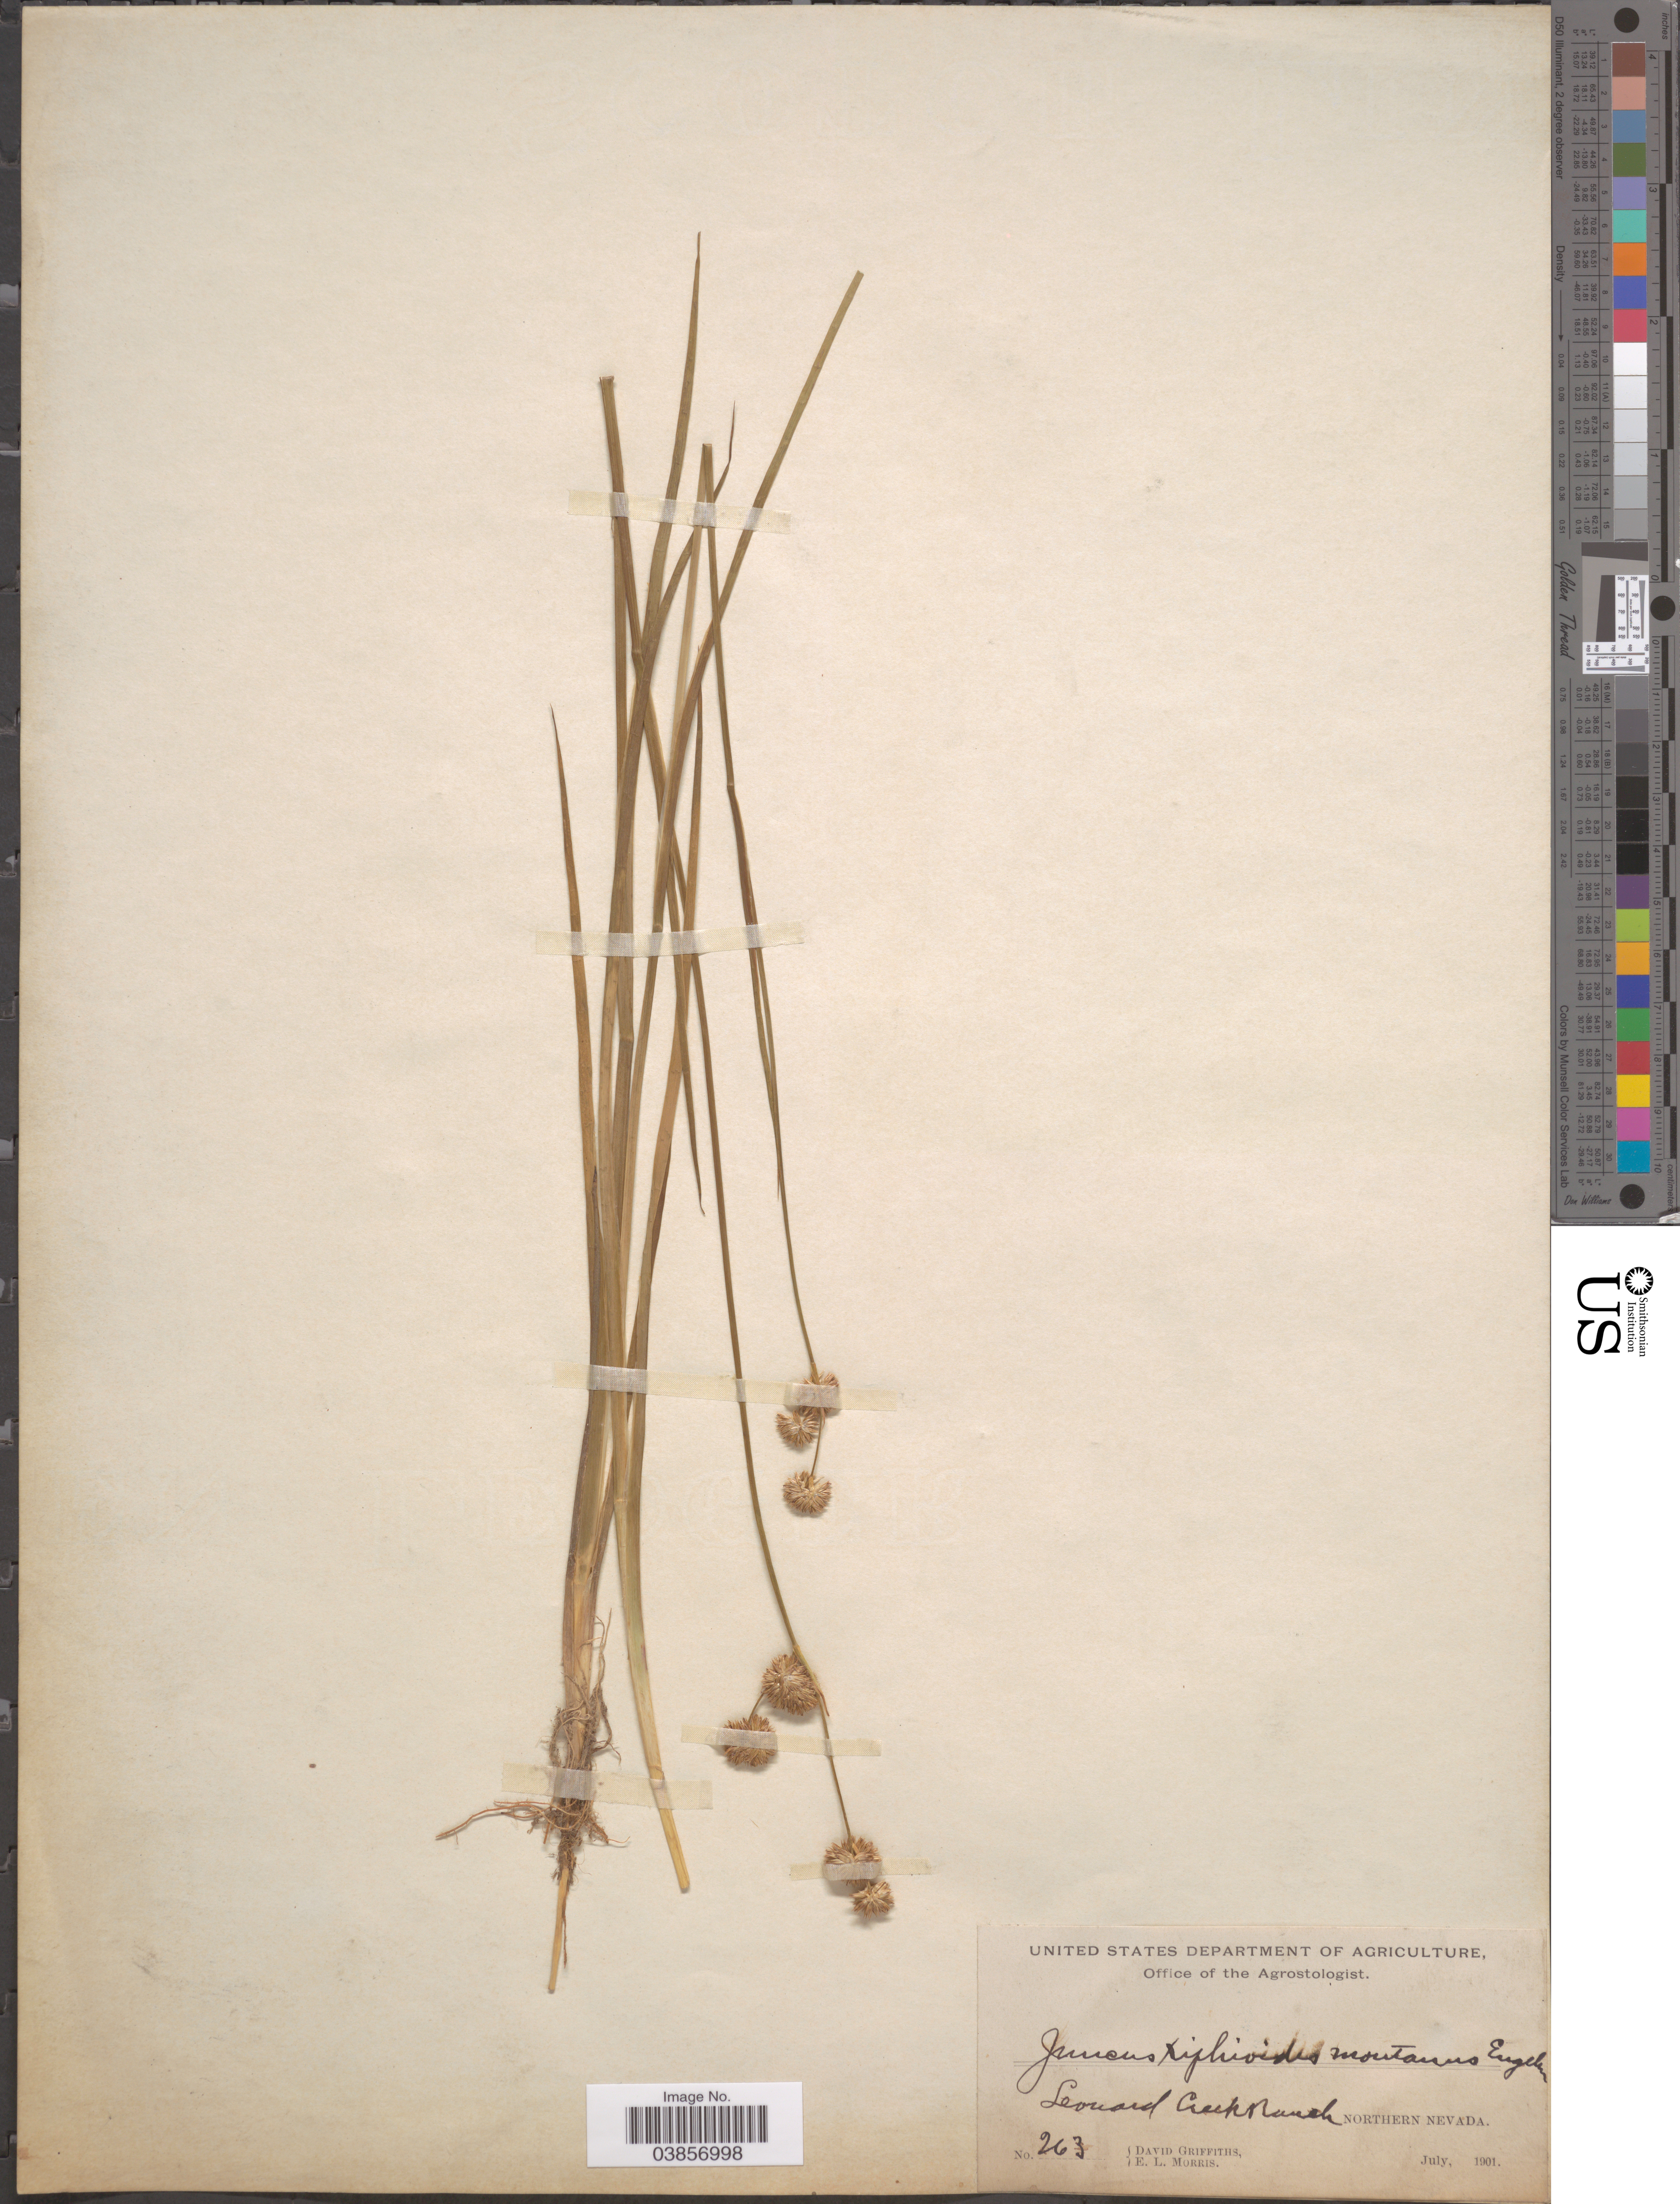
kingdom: Plantae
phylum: Tracheophyta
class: Liliopsida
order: Poales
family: Juncaceae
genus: Juncus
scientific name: Juncus saximontanus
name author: A. Nelson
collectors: D. Griffiths & E. Morris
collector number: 263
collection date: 1901-07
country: United States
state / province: Nevada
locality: Leonard Creek Ranch. Northern Nevada.